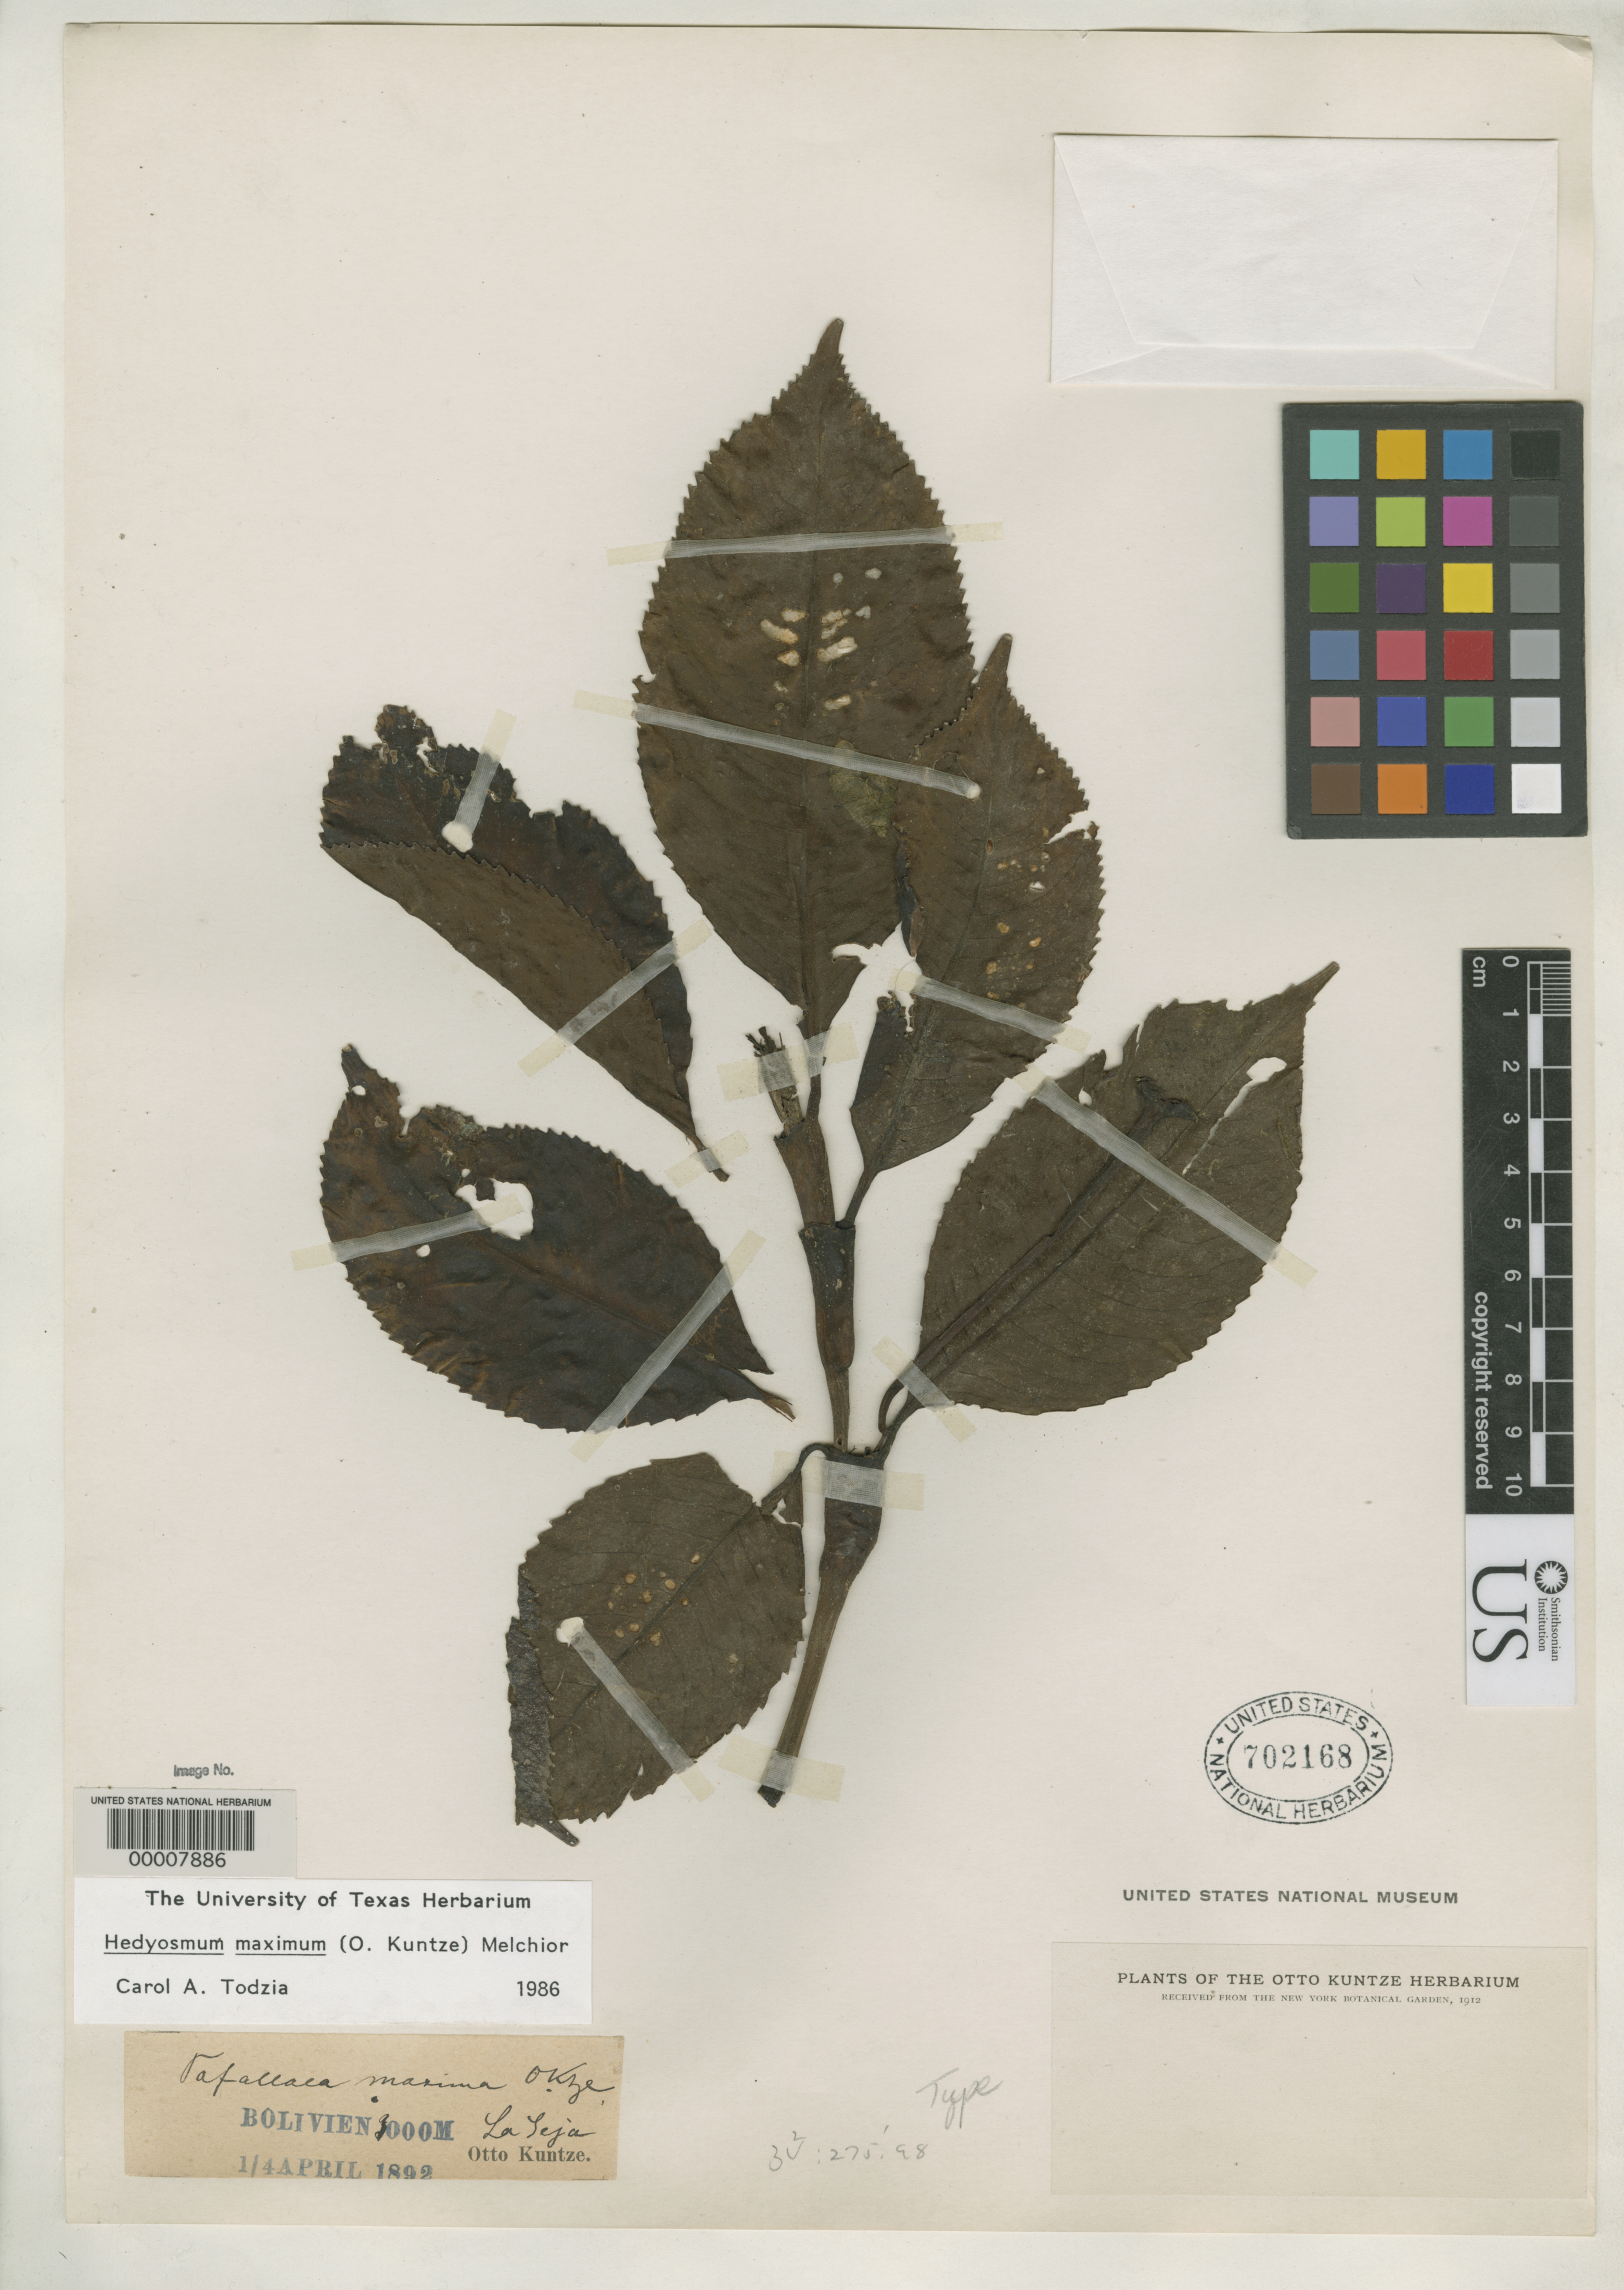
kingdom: Plantae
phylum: Tracheophyta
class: Magnoliopsida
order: Chloranthales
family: Chloranthaceae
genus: Tafalla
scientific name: Tafalla maxima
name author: Kuntze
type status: Type Collection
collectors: C.E.O. Kuntze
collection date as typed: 01 Apr 1892 to 04 Apr 1892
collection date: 1892-04-01/1892-04-04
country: Bolivia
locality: La Seja.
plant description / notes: Genus published as "Taffallaea" (orth. var.).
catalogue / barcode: US 702168